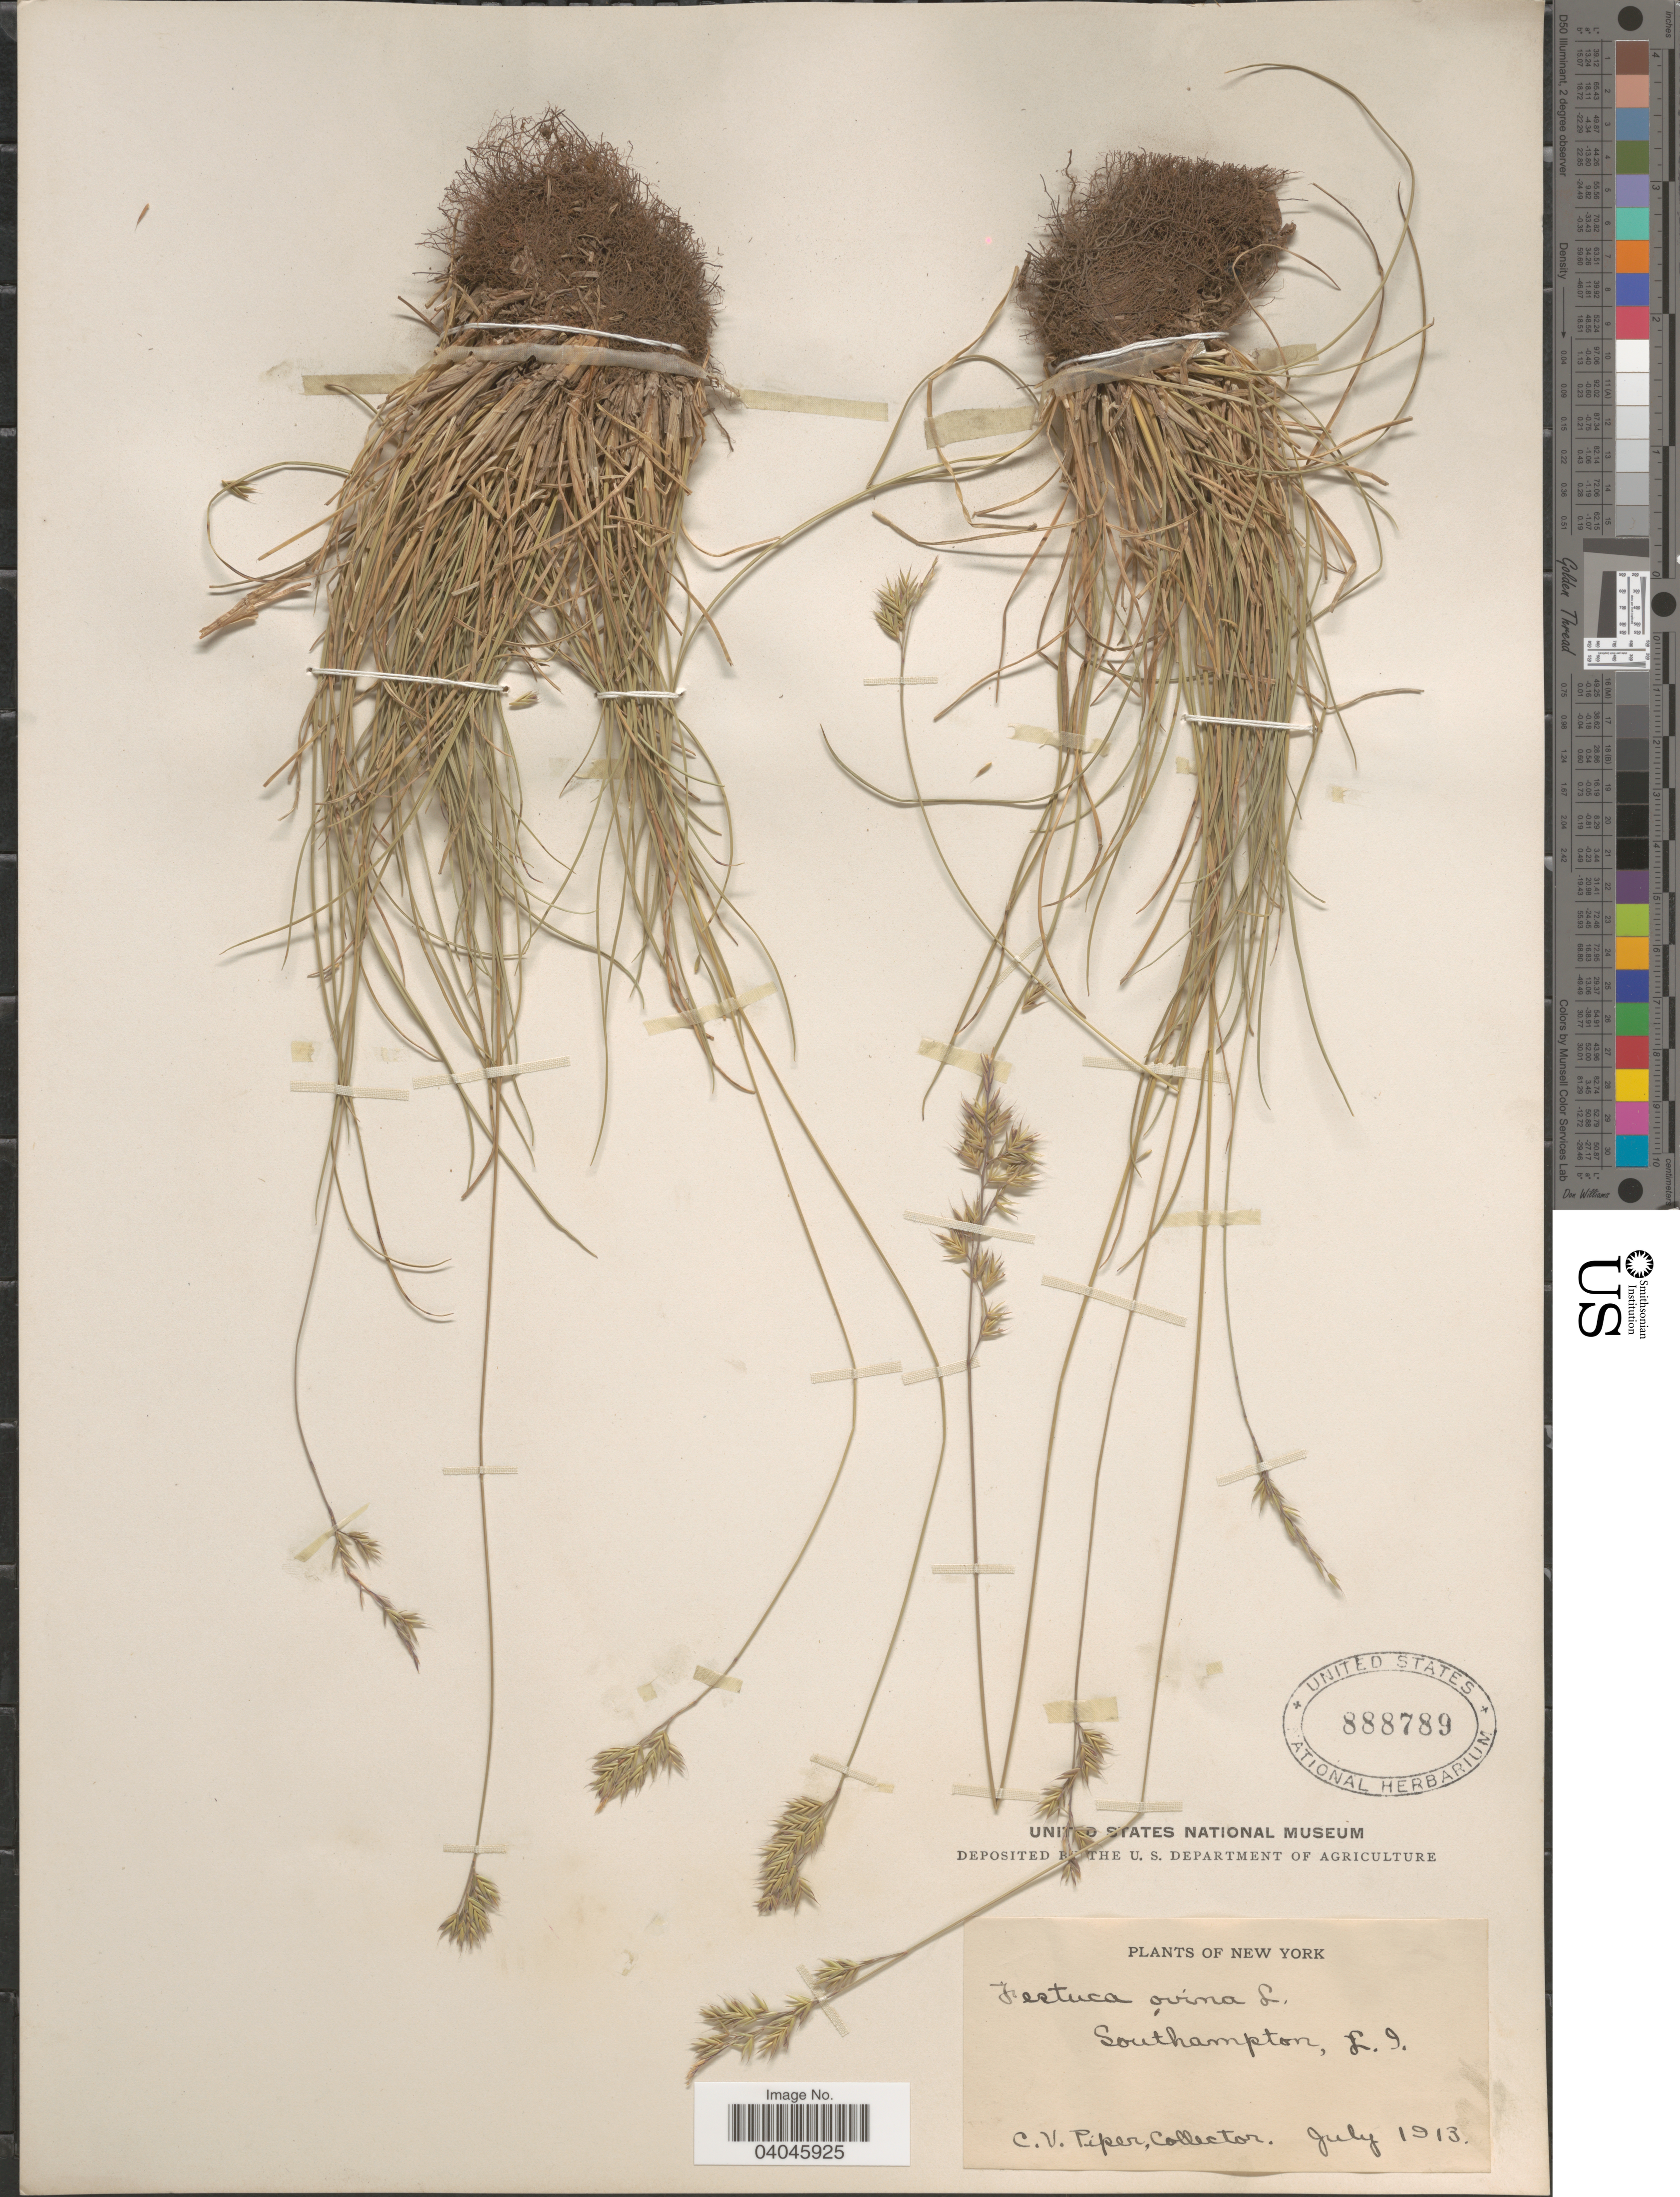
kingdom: Plantae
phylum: Tracheophyta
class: Liliopsida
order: Poales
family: Poaceae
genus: Festuca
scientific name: Festuca rubra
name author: L.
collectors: C. V. Piper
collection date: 1913-07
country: United States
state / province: New York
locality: Southampton, L. I.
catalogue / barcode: US 888789